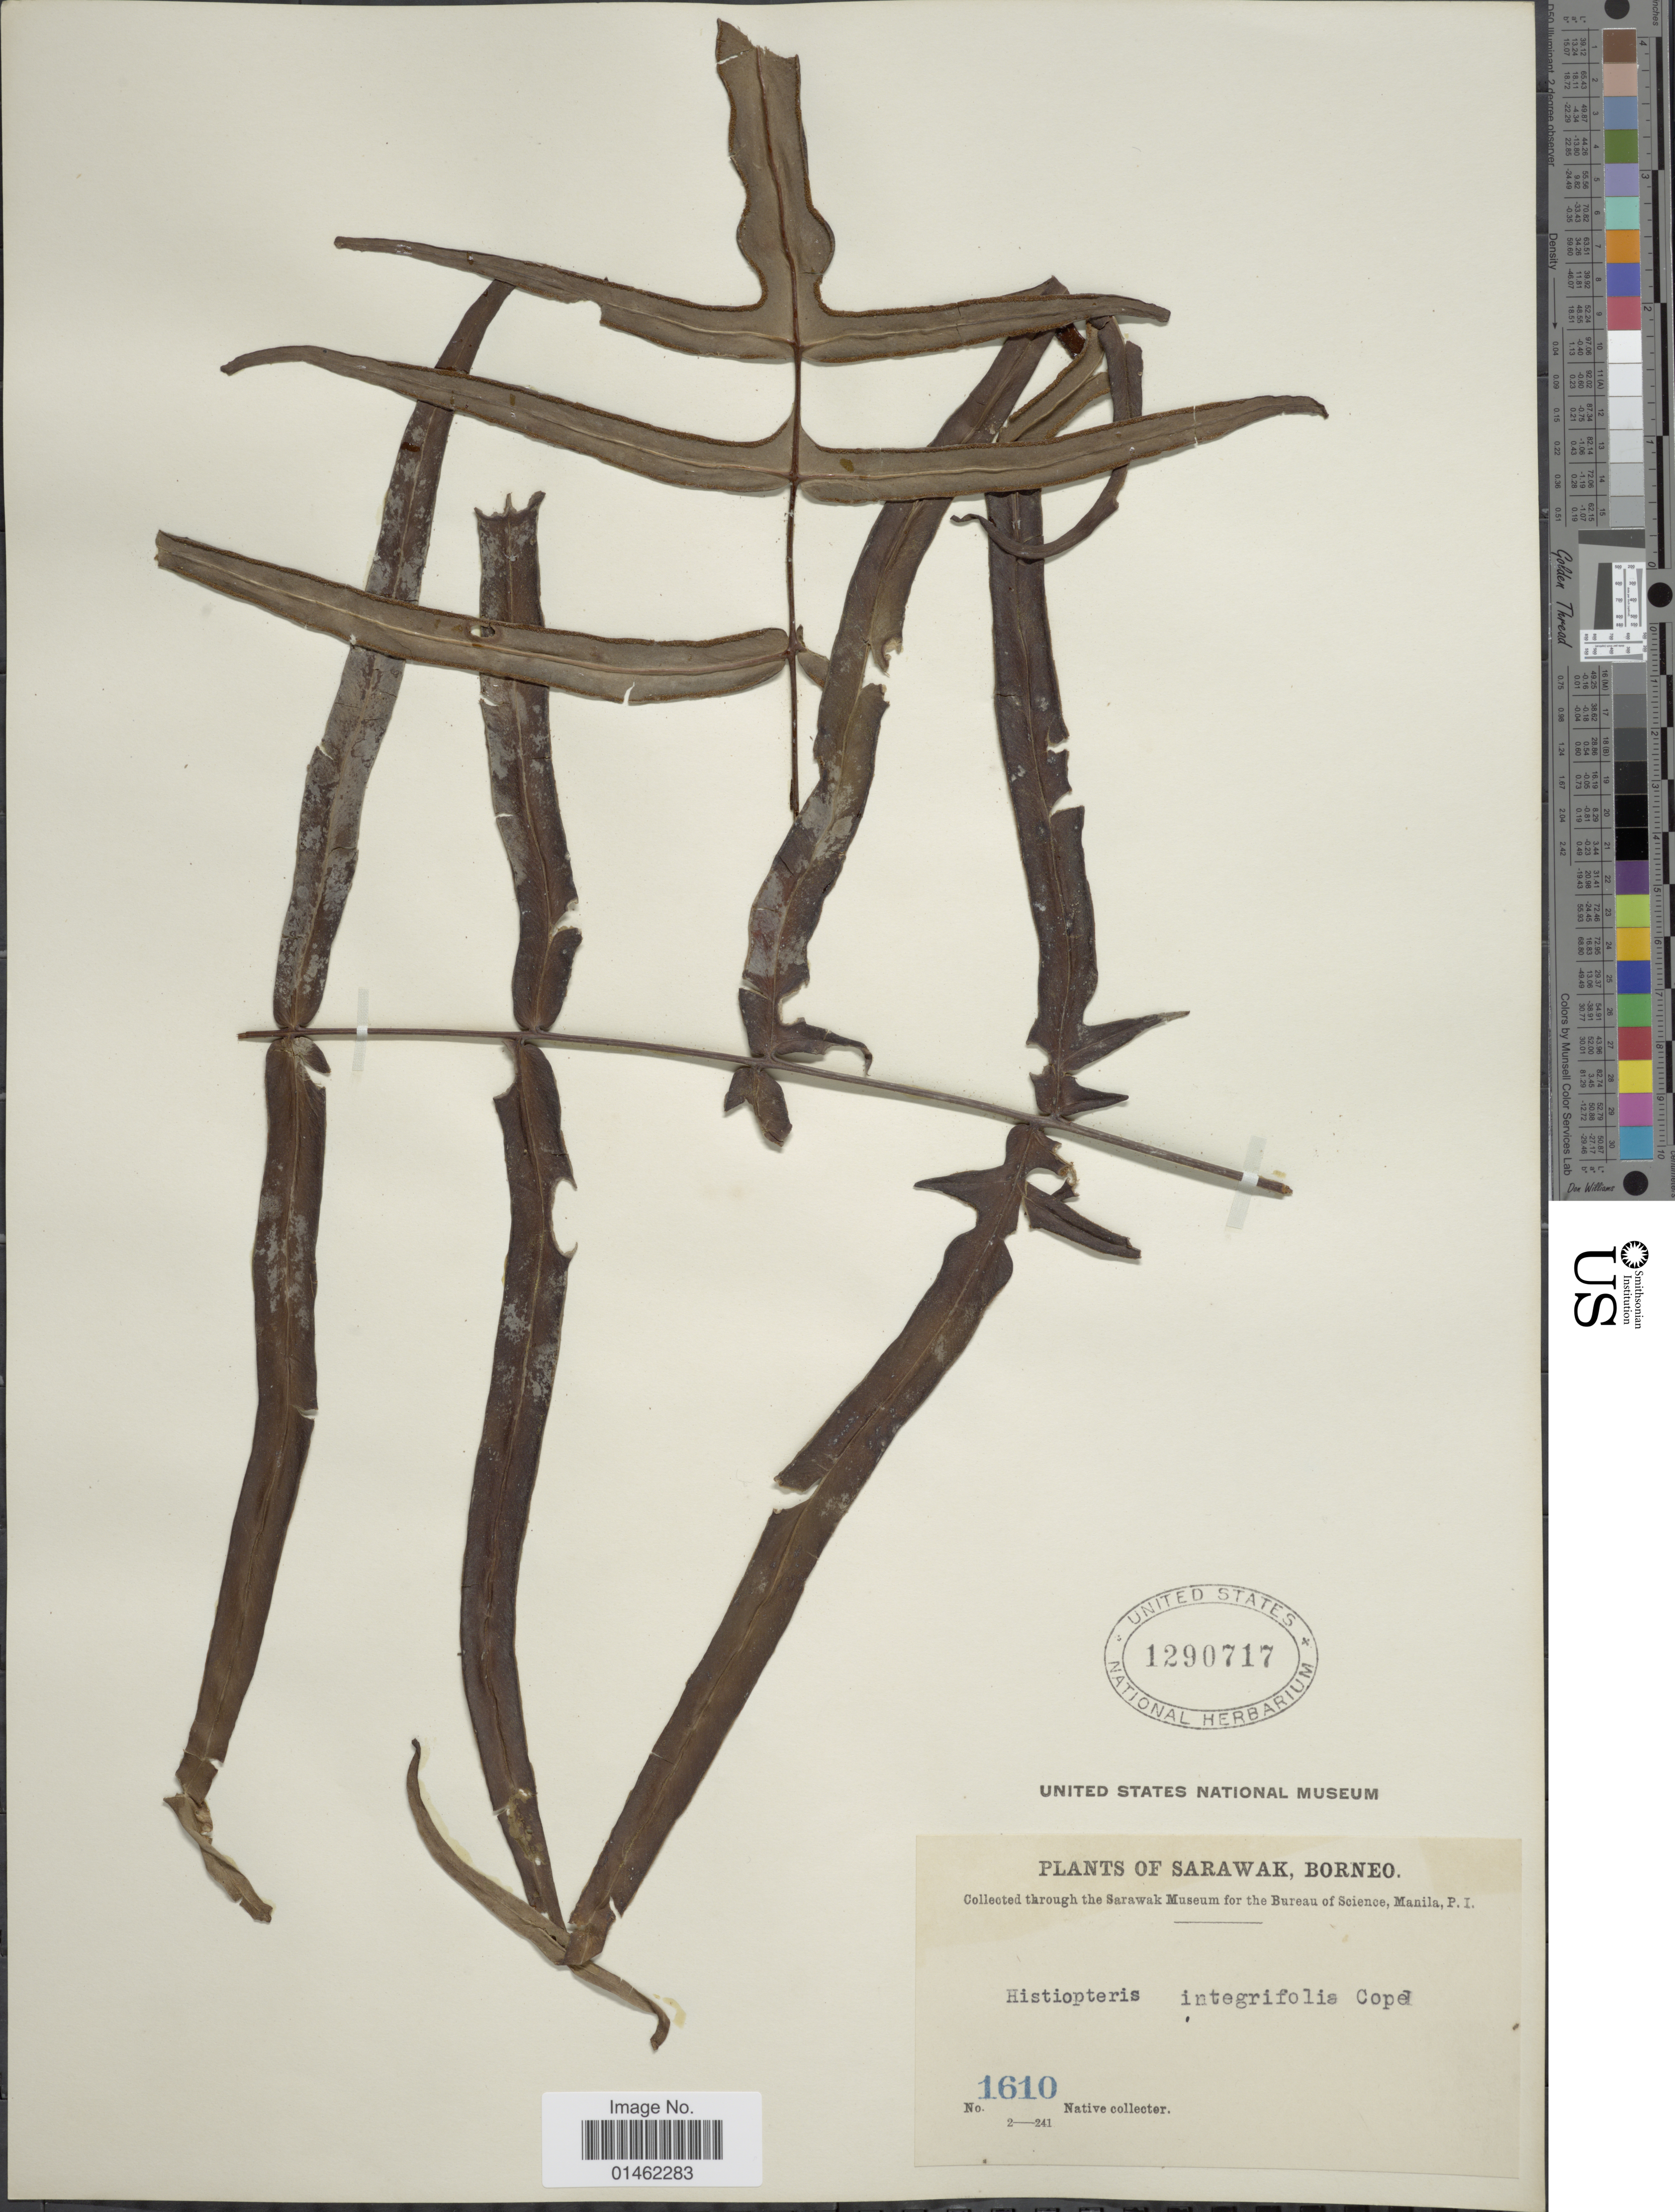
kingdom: Plantae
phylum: Tracheophyta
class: Polypodiopsida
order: Polypodiales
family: Dennstaedtiaceae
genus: Histiopteris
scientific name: Histiopteris integrifolis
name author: Copel.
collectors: Native collector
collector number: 1610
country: Malaysia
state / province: Sarawak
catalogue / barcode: US 1290717